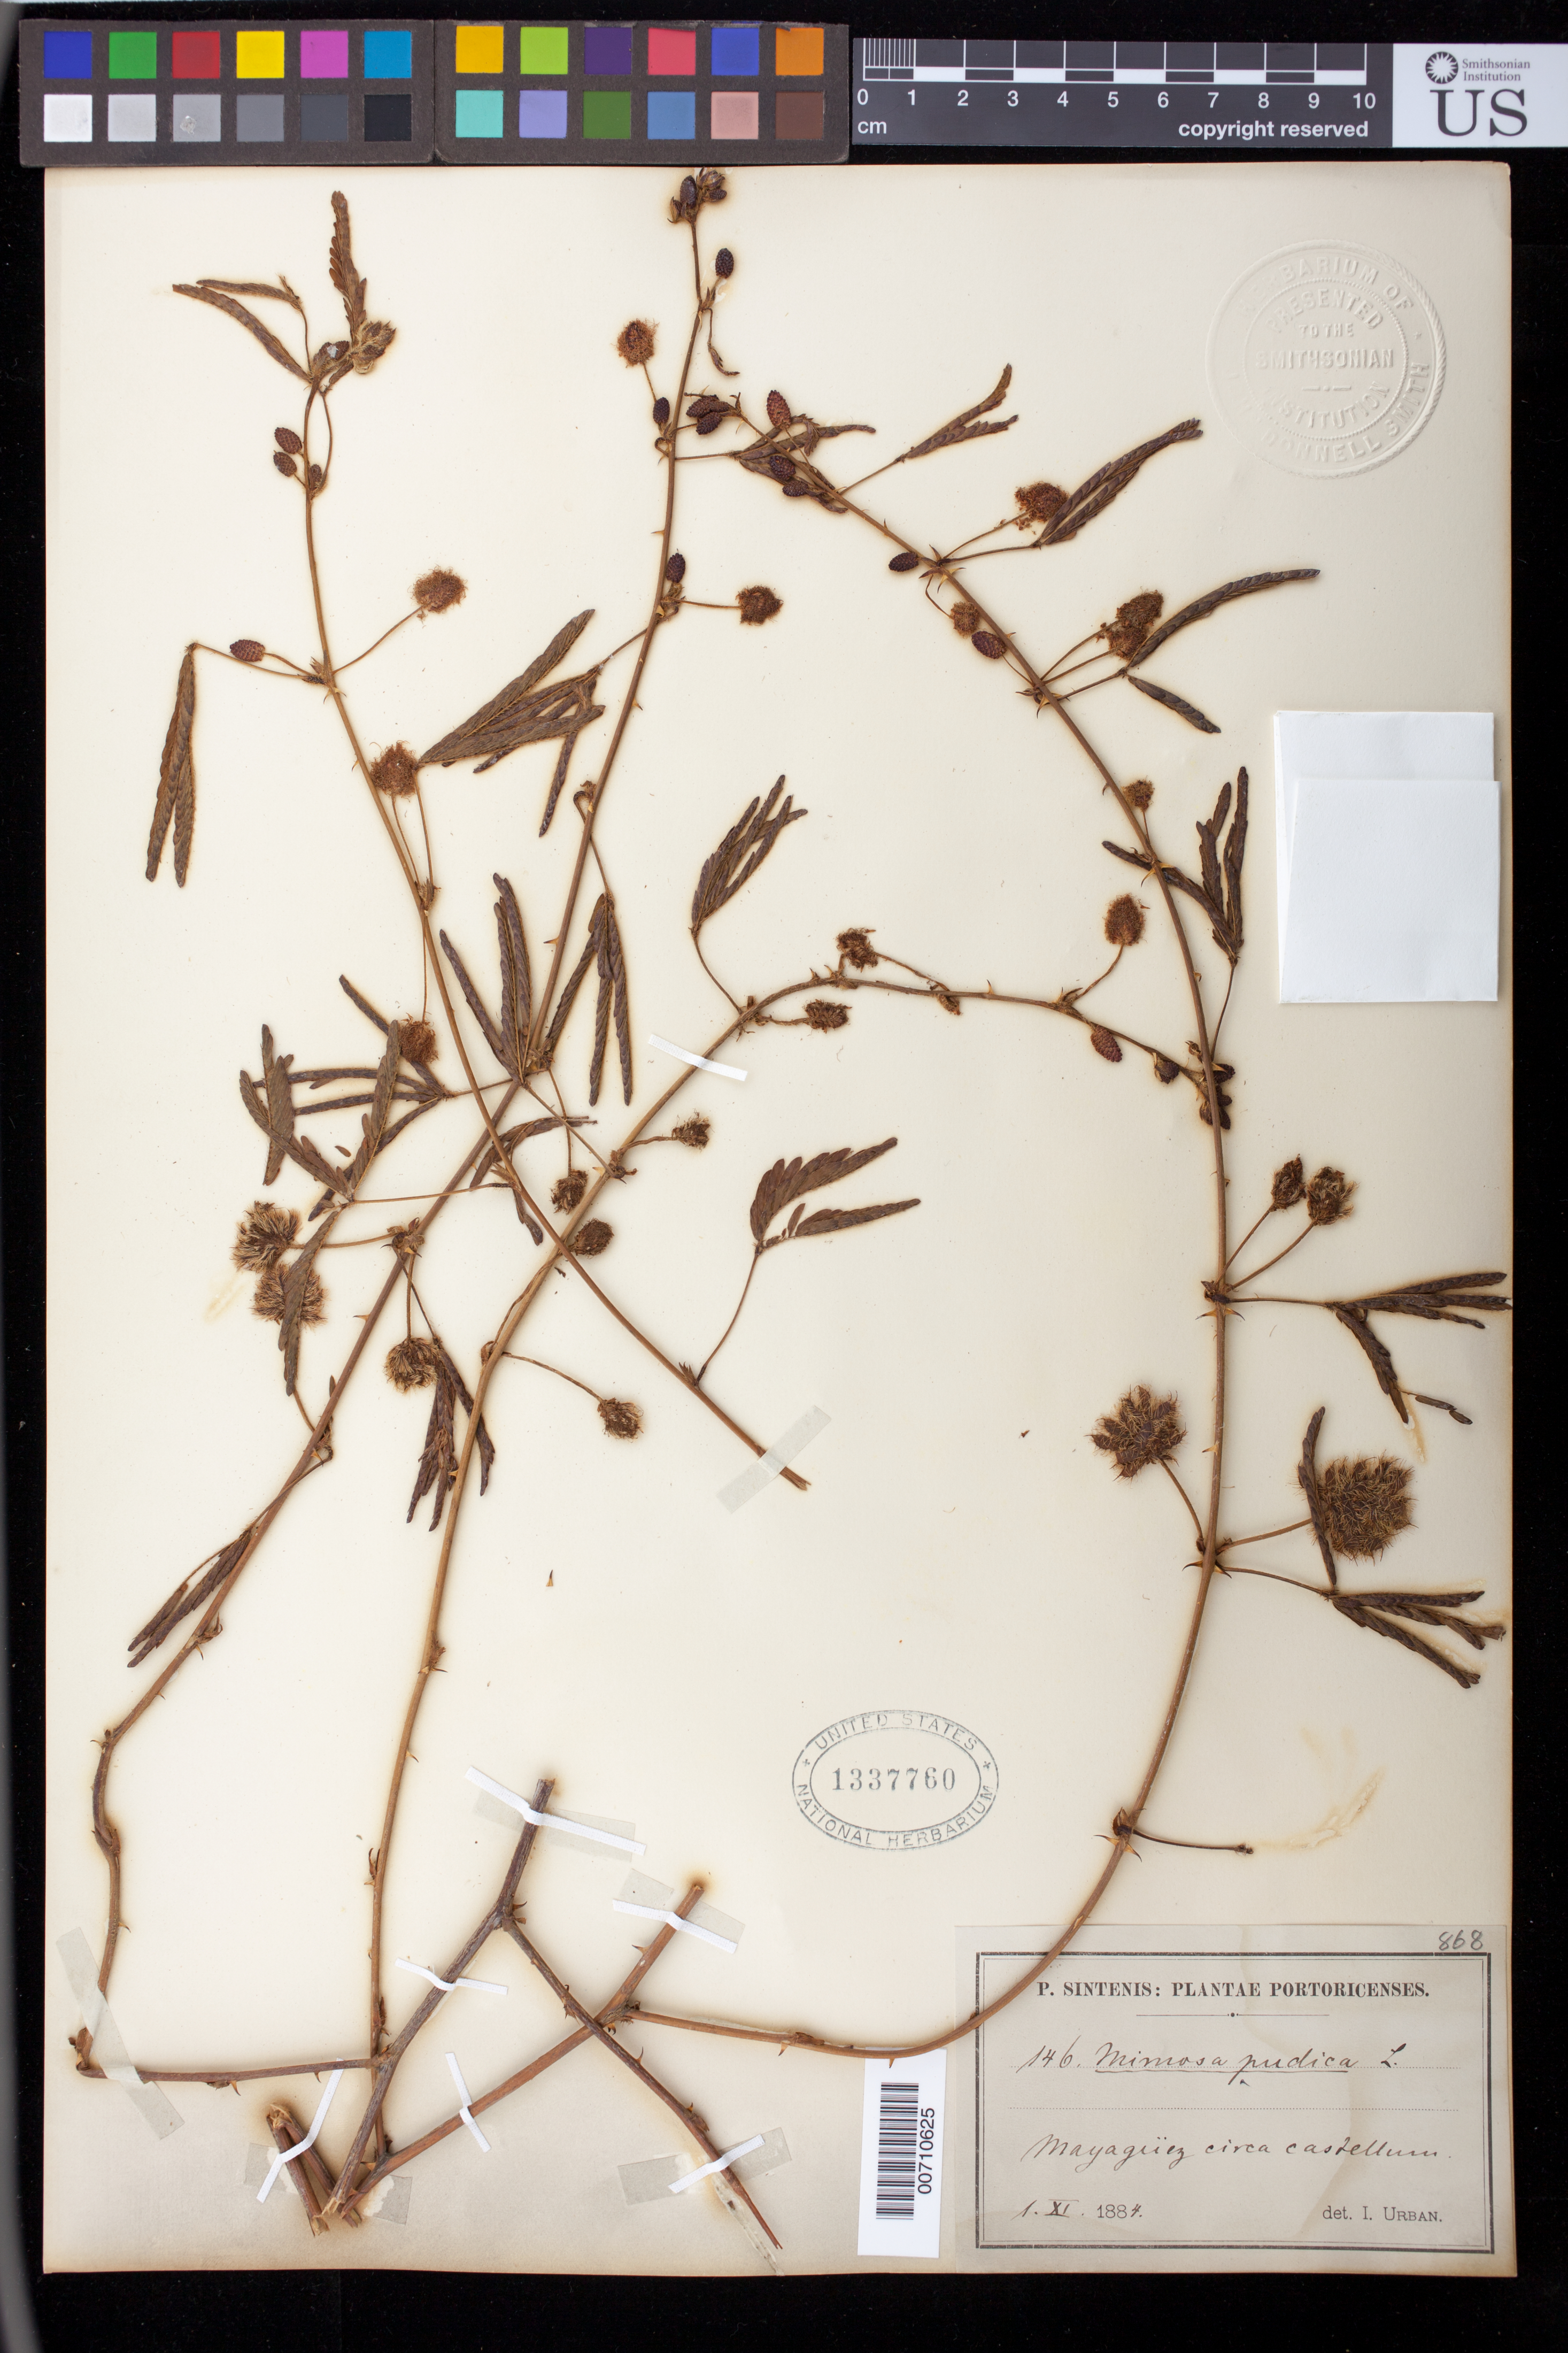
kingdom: Plantae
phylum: Tracheophyta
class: Magnoliopsida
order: Fabales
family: Fabaceae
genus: Mimosa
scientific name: Mimosa pudica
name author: L.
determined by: Urban, Ignatz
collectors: P. Sintenis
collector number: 146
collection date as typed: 01 Nov 1884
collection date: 1884-11-01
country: Puerto Rico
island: Greater Antilles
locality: Mayaguez circa castellum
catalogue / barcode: US 1337760